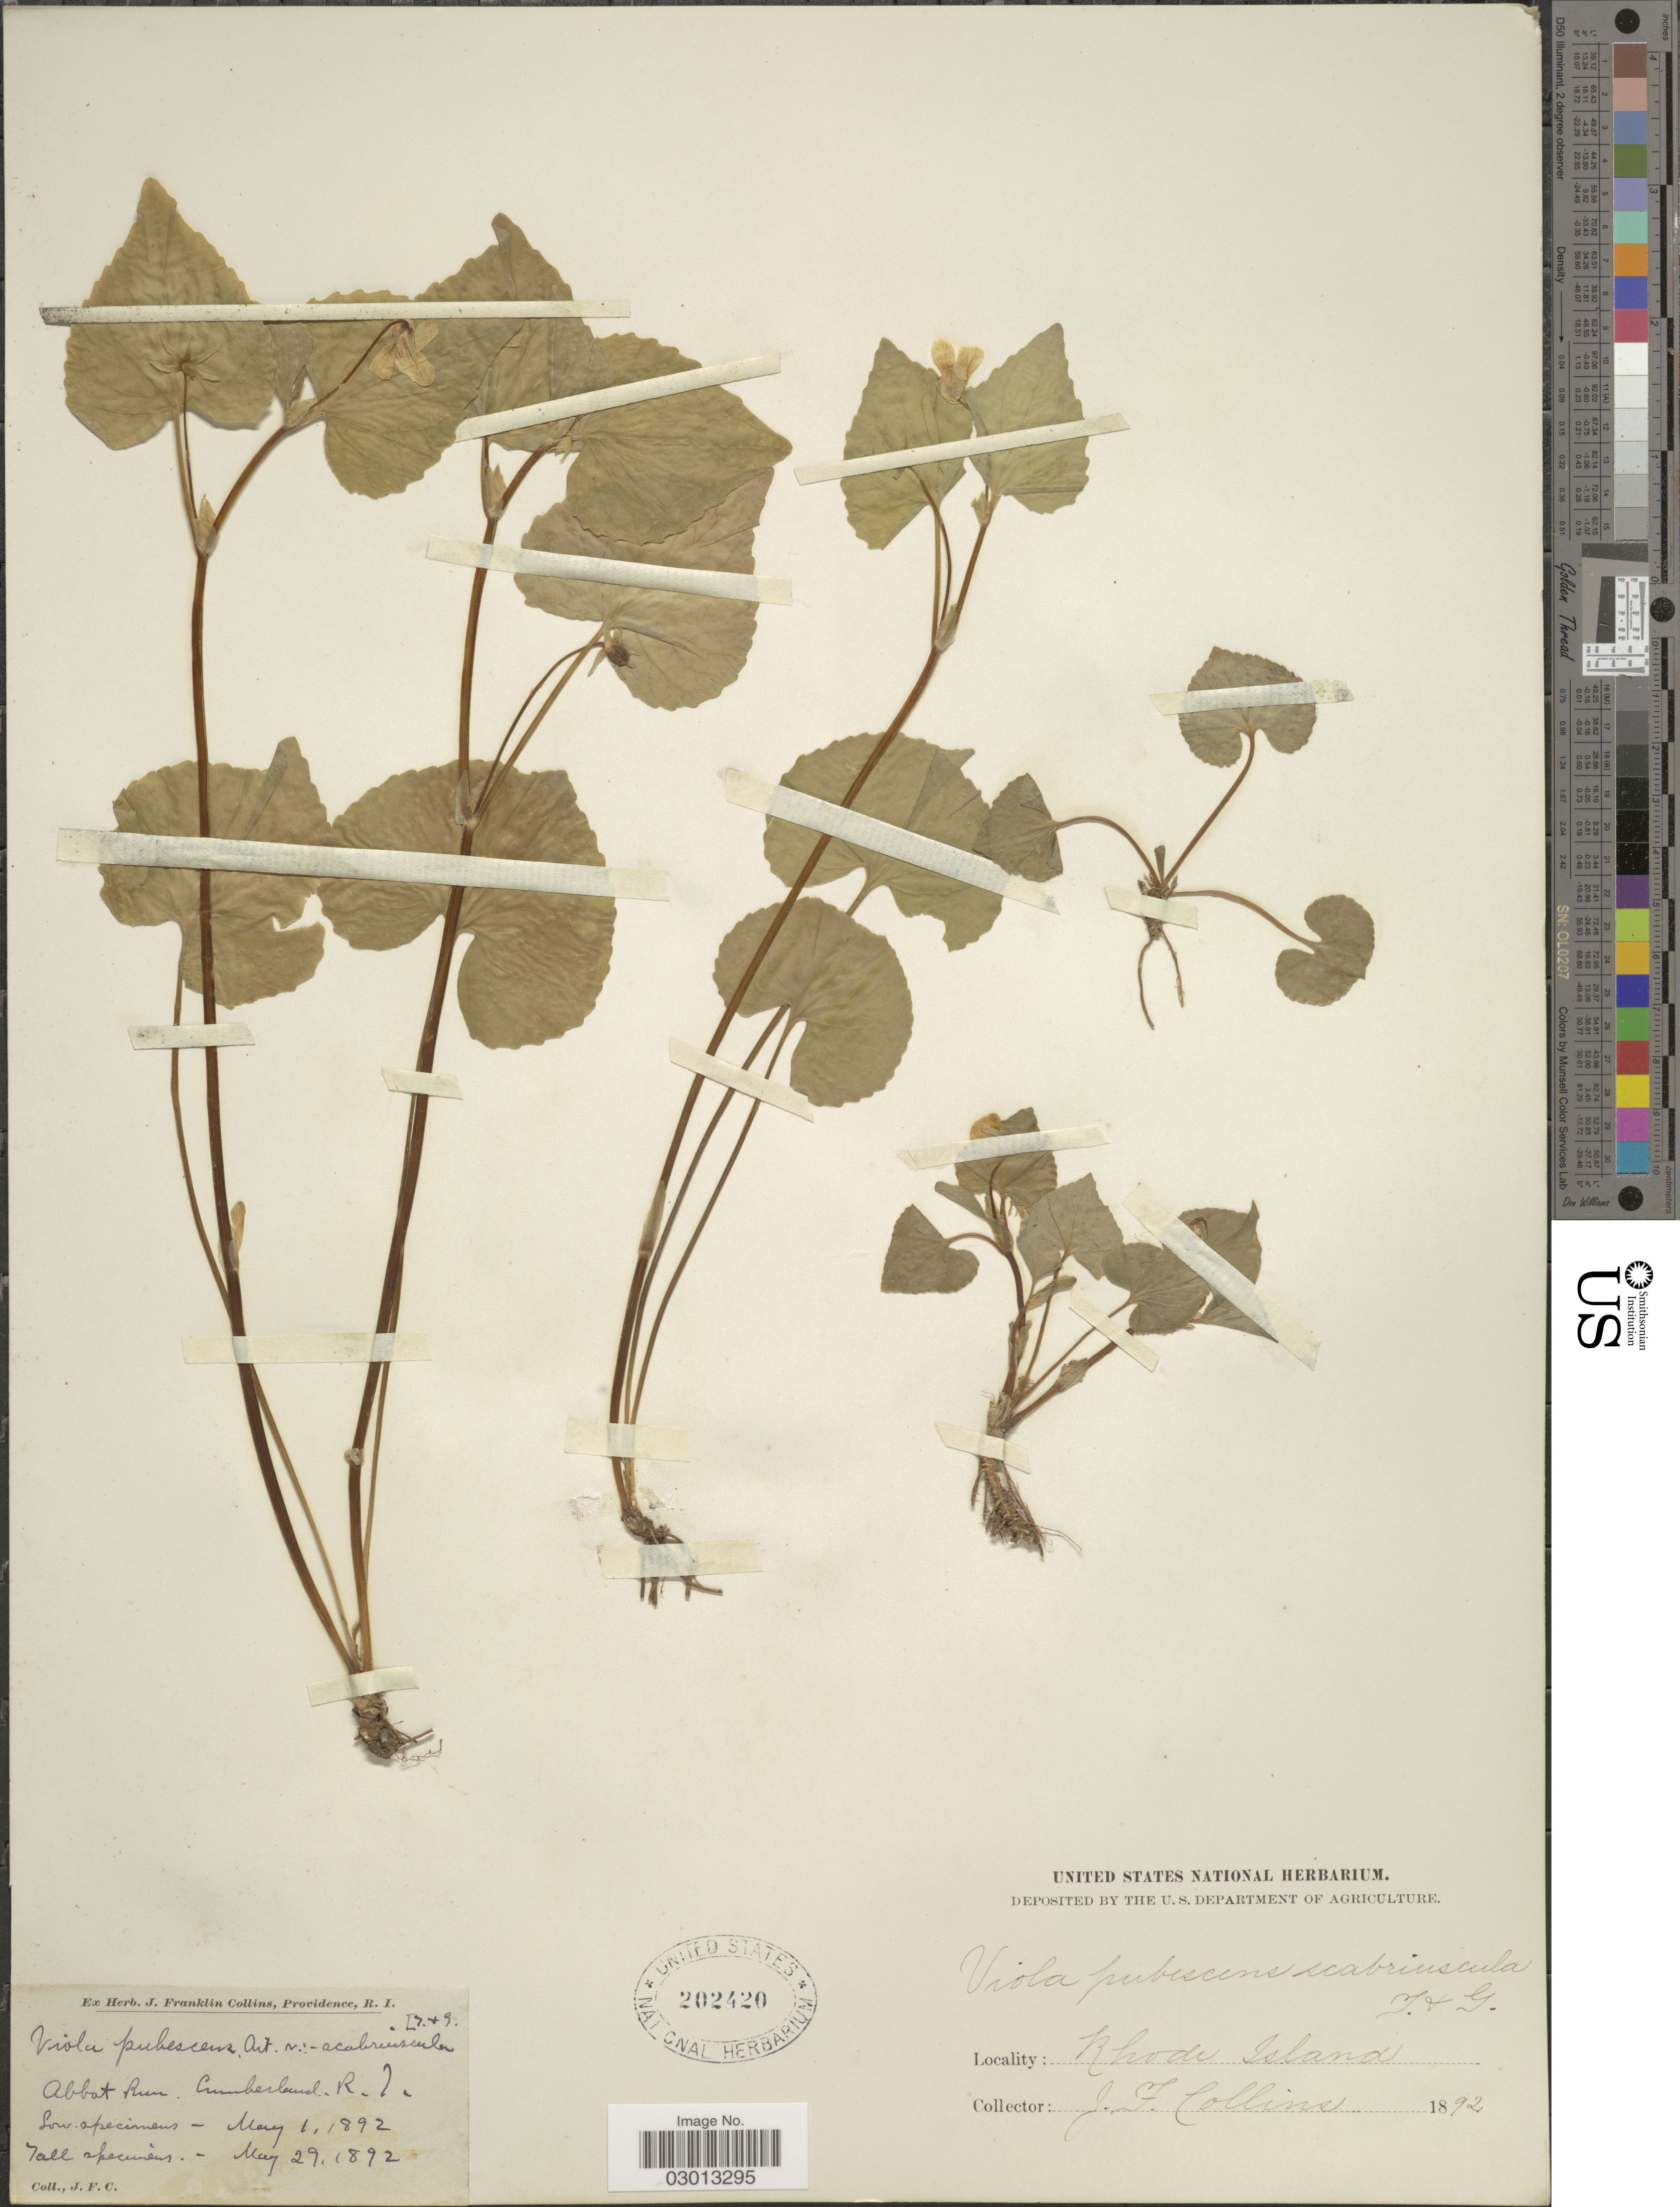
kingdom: Plantae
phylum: Tracheophyta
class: Magnoliopsida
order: Malpighiales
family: Violaceae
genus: Viola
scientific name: Viola pensylvanica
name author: Michx.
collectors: J. Collins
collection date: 1892-05-01/1892-05-29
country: United States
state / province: Rhode Island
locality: Abbat Run, Cumberland.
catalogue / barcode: US 202420